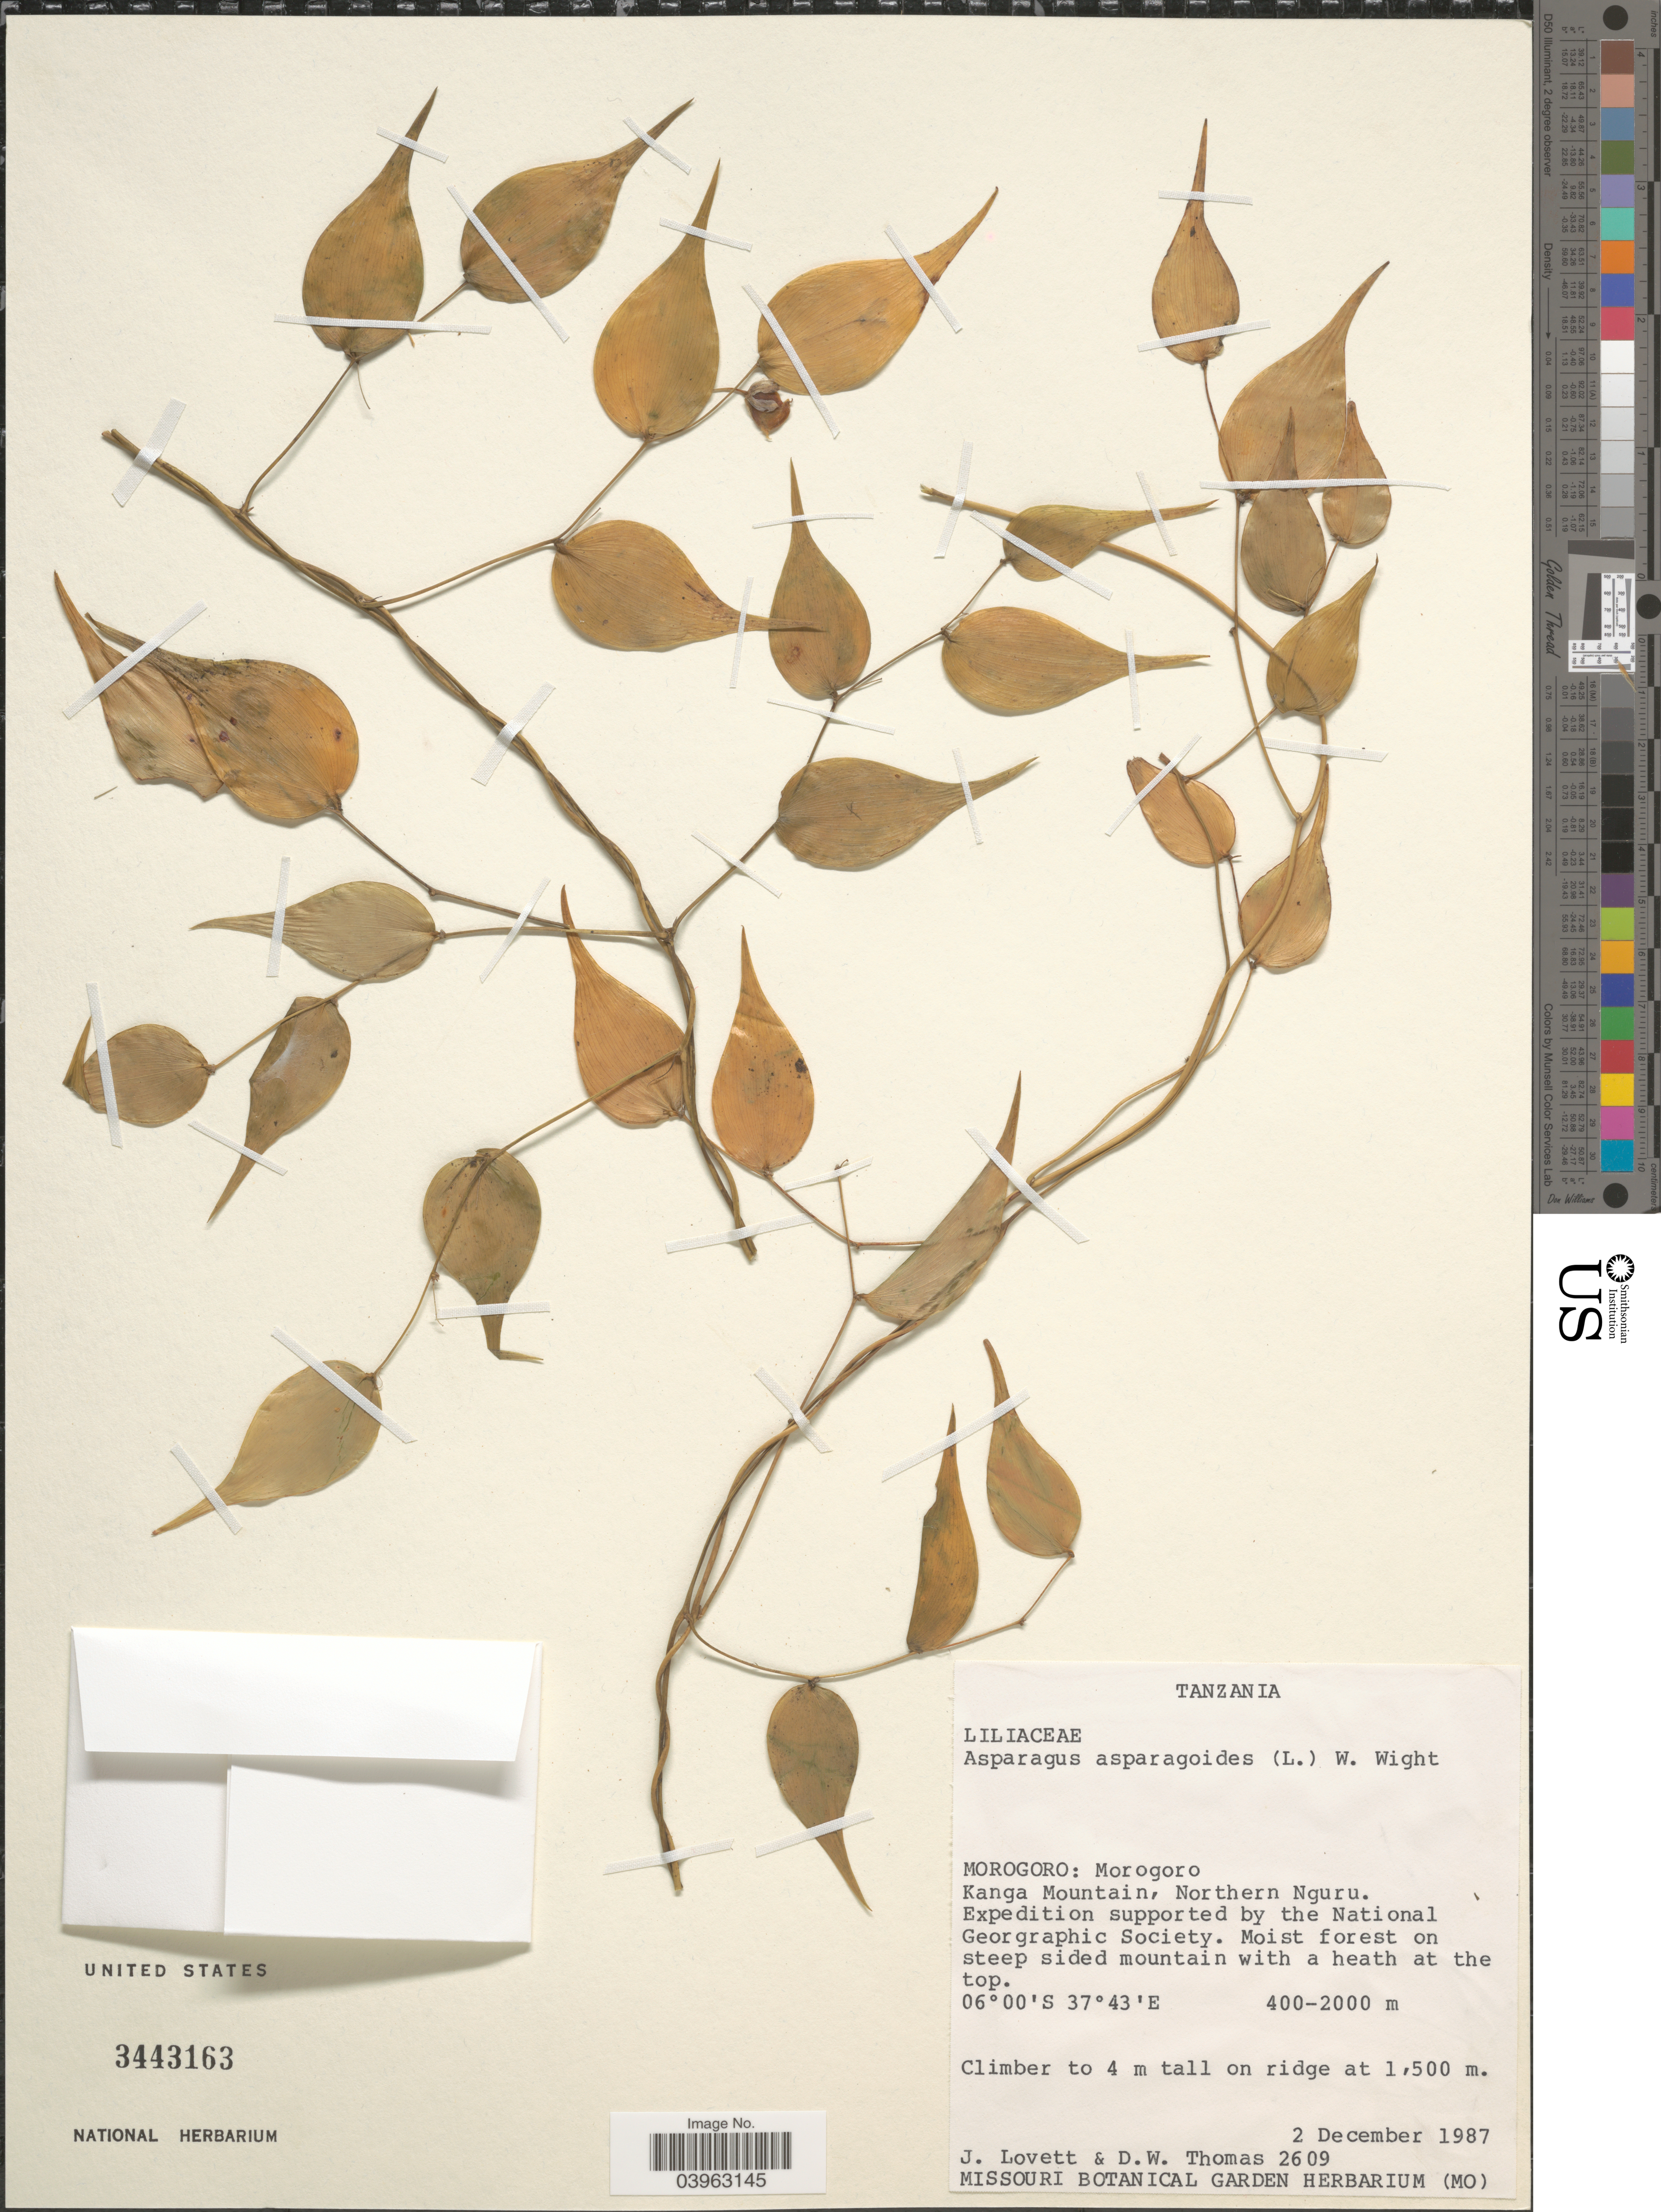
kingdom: Plantae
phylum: Tracheophyta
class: Liliopsida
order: Asparagales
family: Asparagaceae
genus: Asparagus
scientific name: Asparagus asparagoides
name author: (L.) Druce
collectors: J. Lovett & D. W. Thomas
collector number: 2609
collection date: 1987-12-02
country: Tanzania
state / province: Morogoro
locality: Kanga Mountain, Northern Nguru.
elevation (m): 400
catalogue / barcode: US 3443163